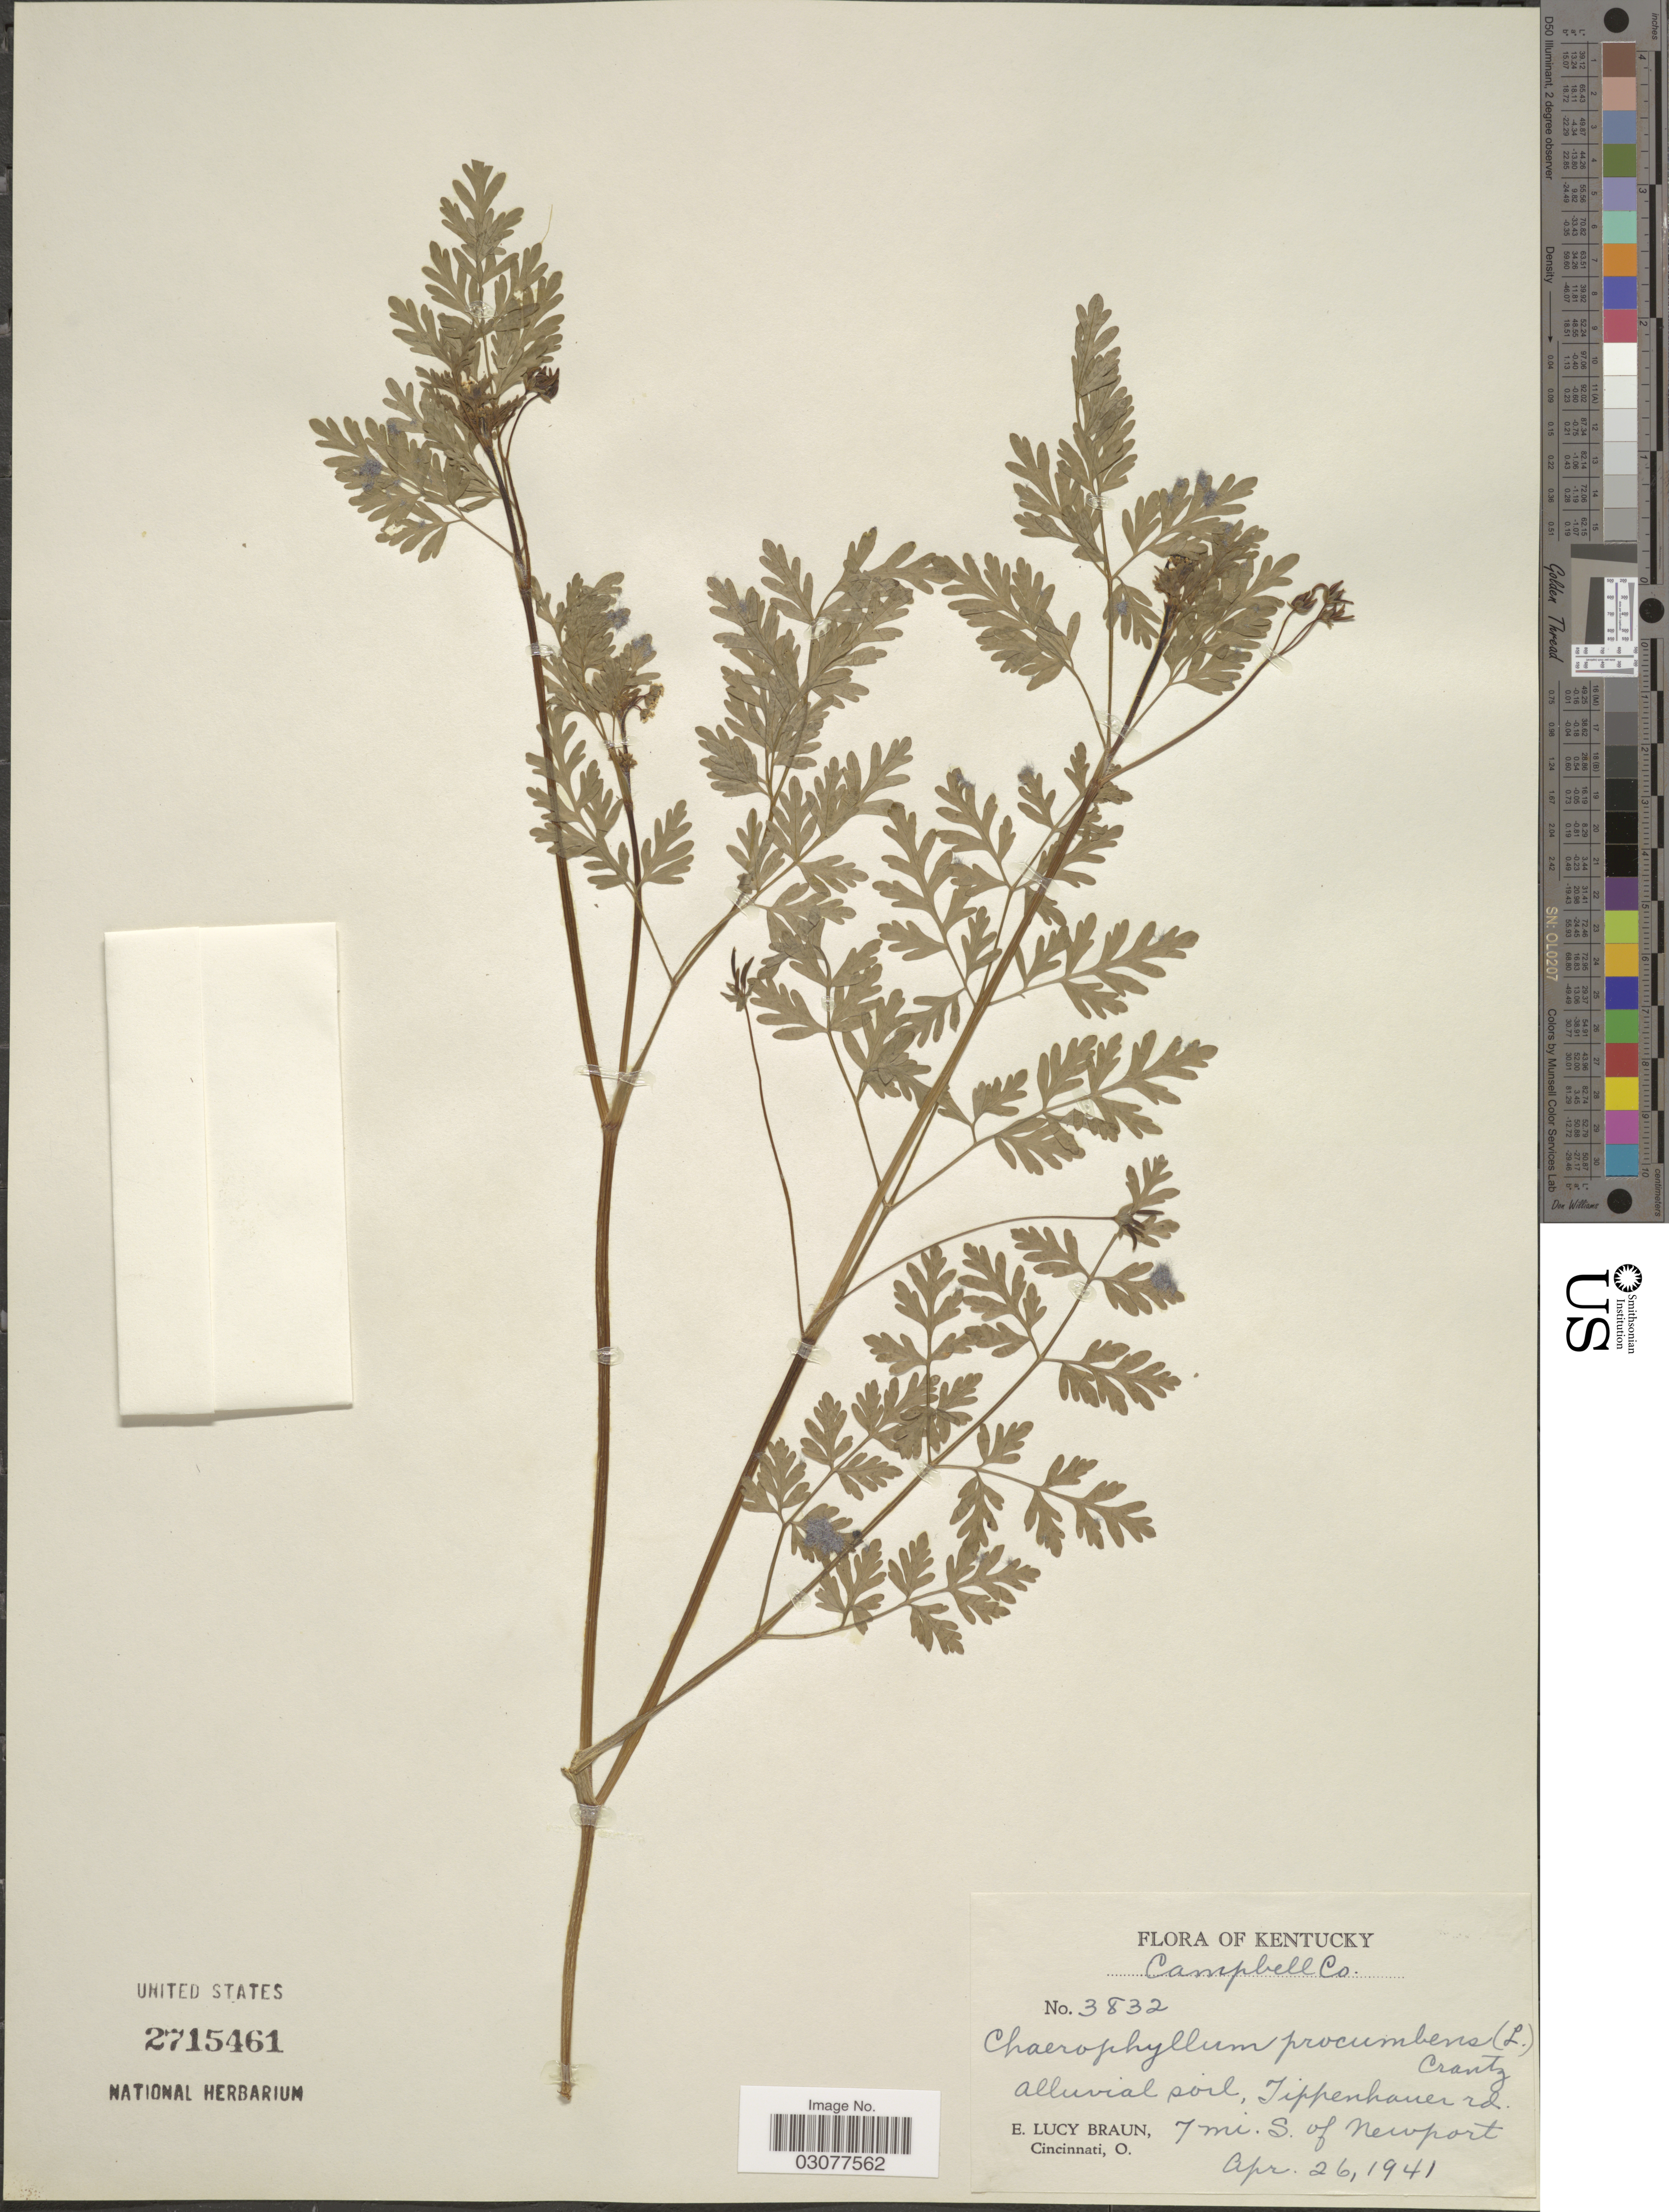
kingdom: Plantae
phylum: Tracheophyta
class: Magnoliopsida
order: Apiales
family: Apiaceae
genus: Chaerophyllum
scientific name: Chaerophyllum procumbens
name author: (L.) Crantz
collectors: E. L. Braun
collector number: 3832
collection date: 1941-04-26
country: United States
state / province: Kentucky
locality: Campbell Co., Tippenhaven rd. 7 mi. S. of Newport.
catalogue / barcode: US 2715461